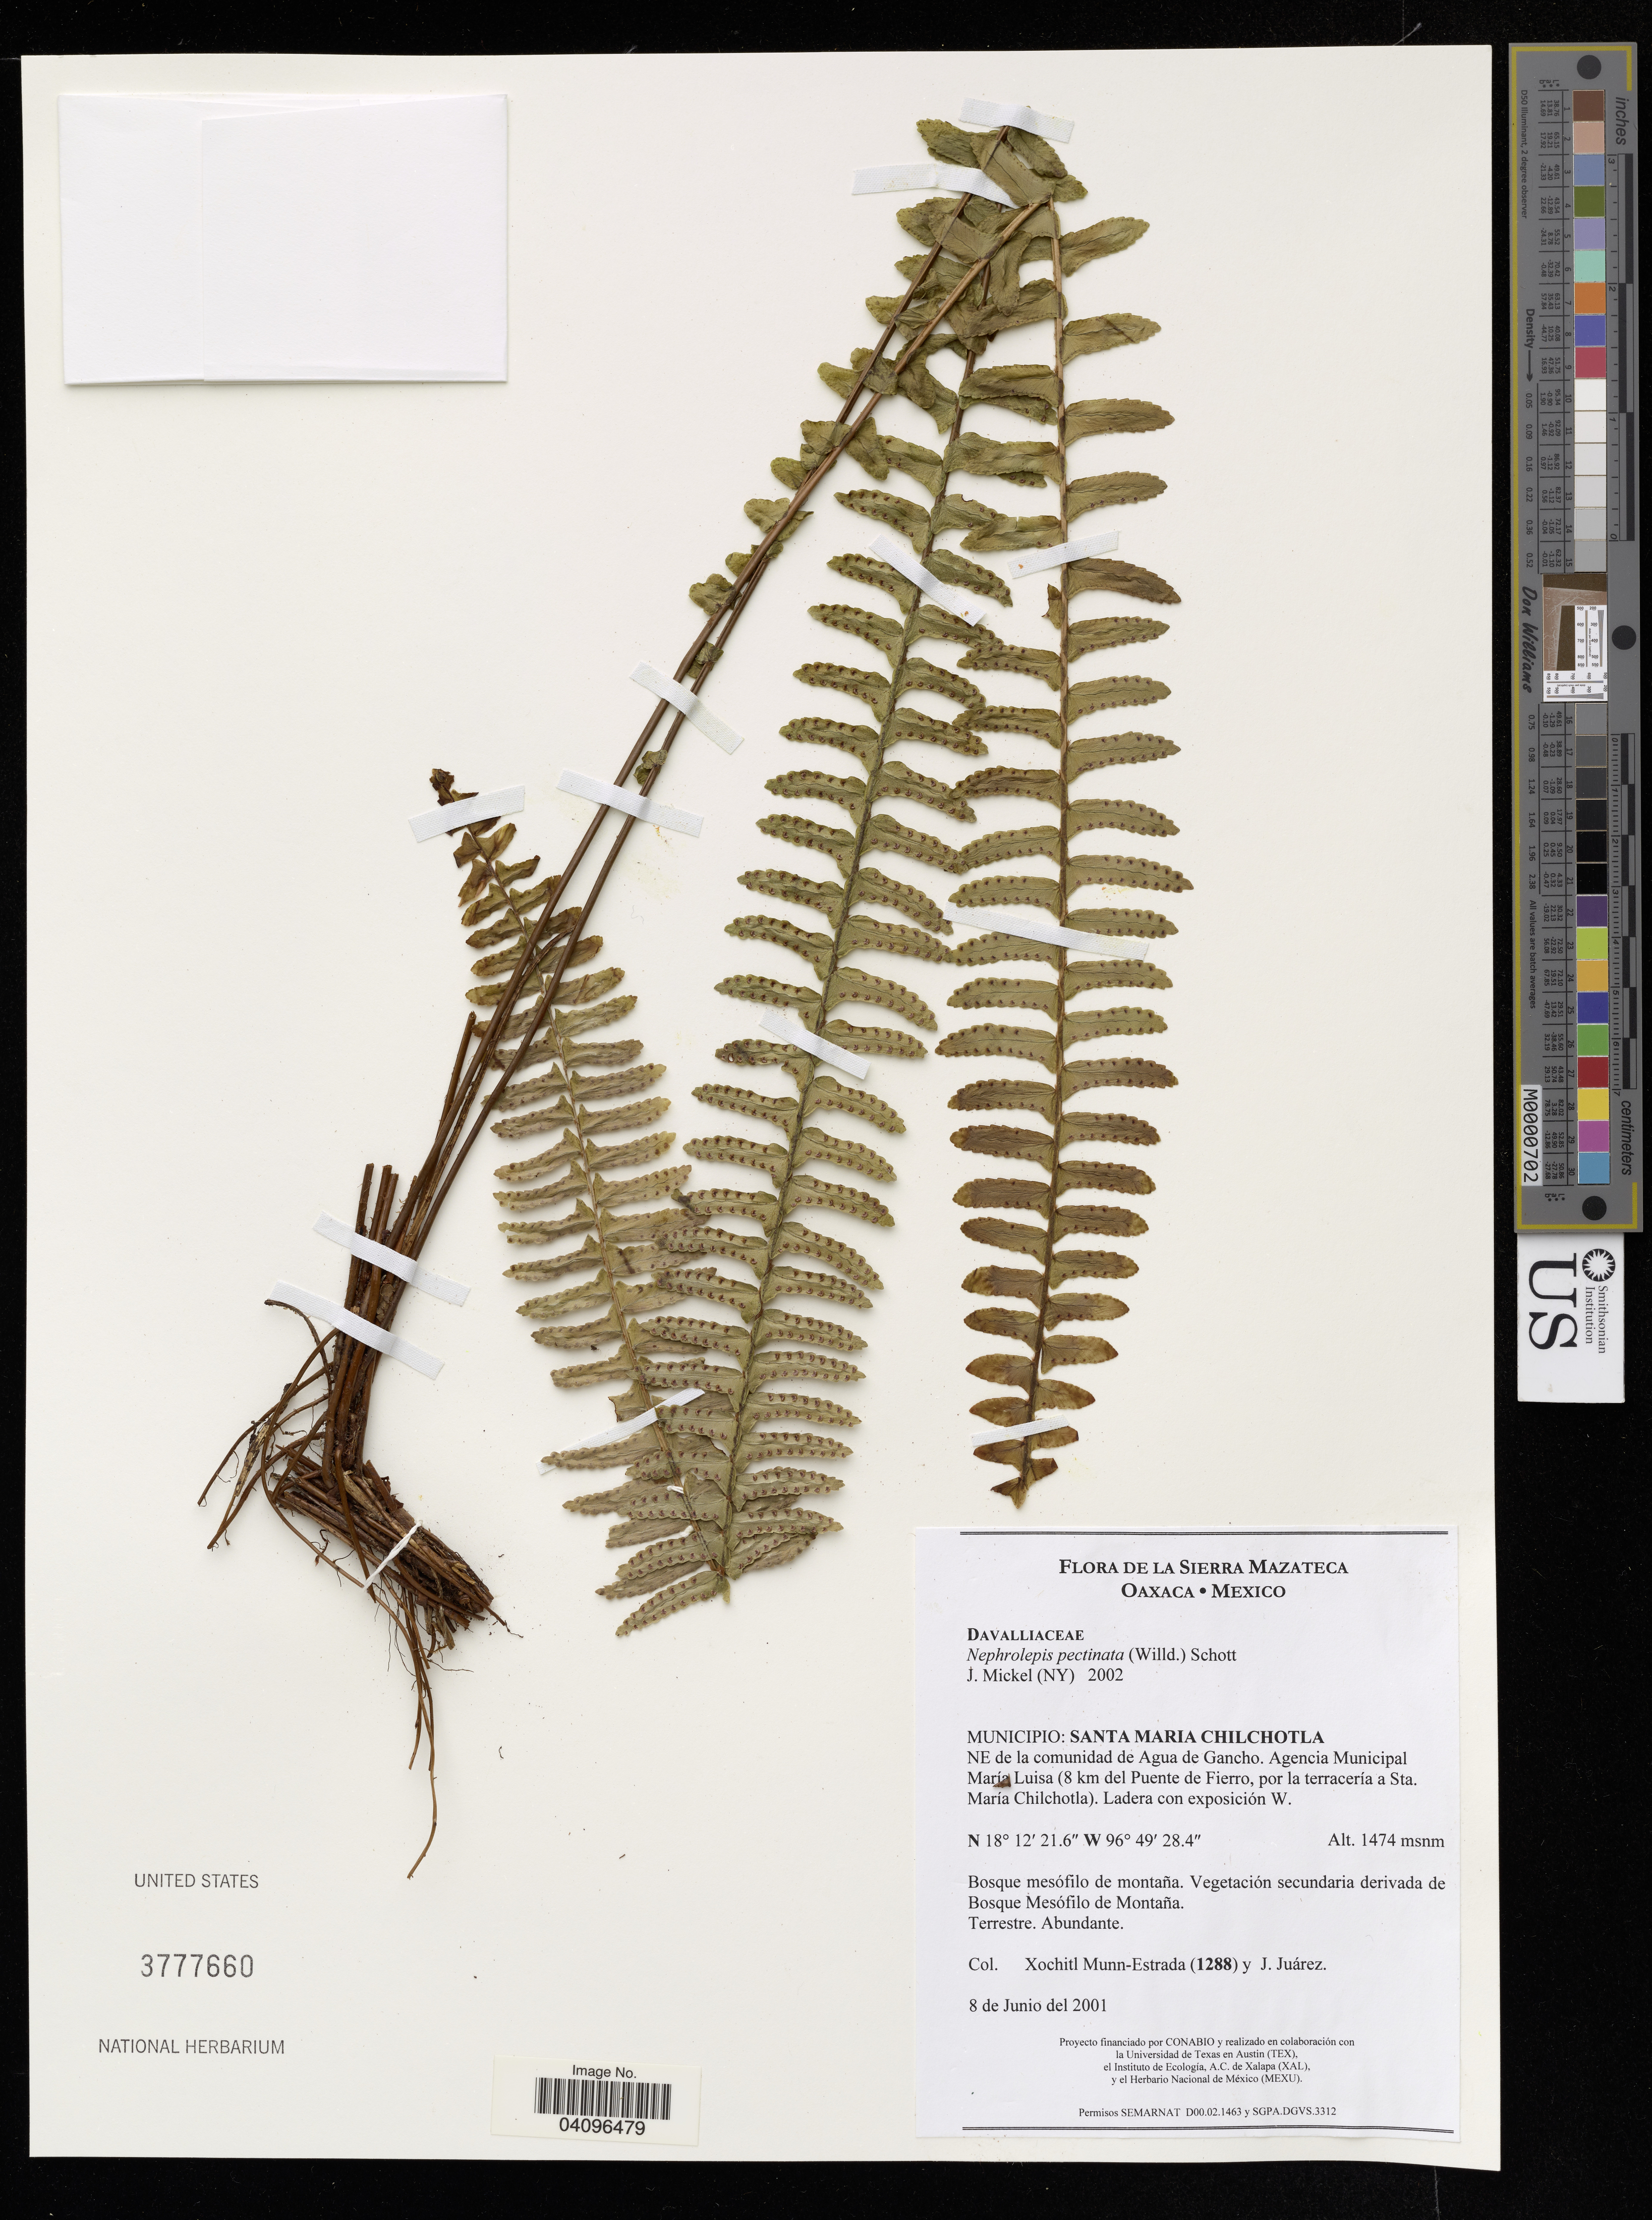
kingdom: Plantae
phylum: Tracheophyta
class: Polypodiopsida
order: Polypodiales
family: Nephrolepidaceae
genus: Nephrolepis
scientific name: Nephrolepis pectinata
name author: (Willd.) Schott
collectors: X. Munn-Estrada & J. Juarez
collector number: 1288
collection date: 2001-06-08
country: Mexico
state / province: Oaxaca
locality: La Sierra Mazateca. Municipio: Santa Maria Chilchotla. NE de la comunidad de Agua de Gancho. Agencia Municipal Marí! Luisa (8 km del Puente de Fierro, por la terracería a Sta. María Chilchotla). Ladera con exposición W.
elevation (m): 1474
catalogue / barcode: US 3777660